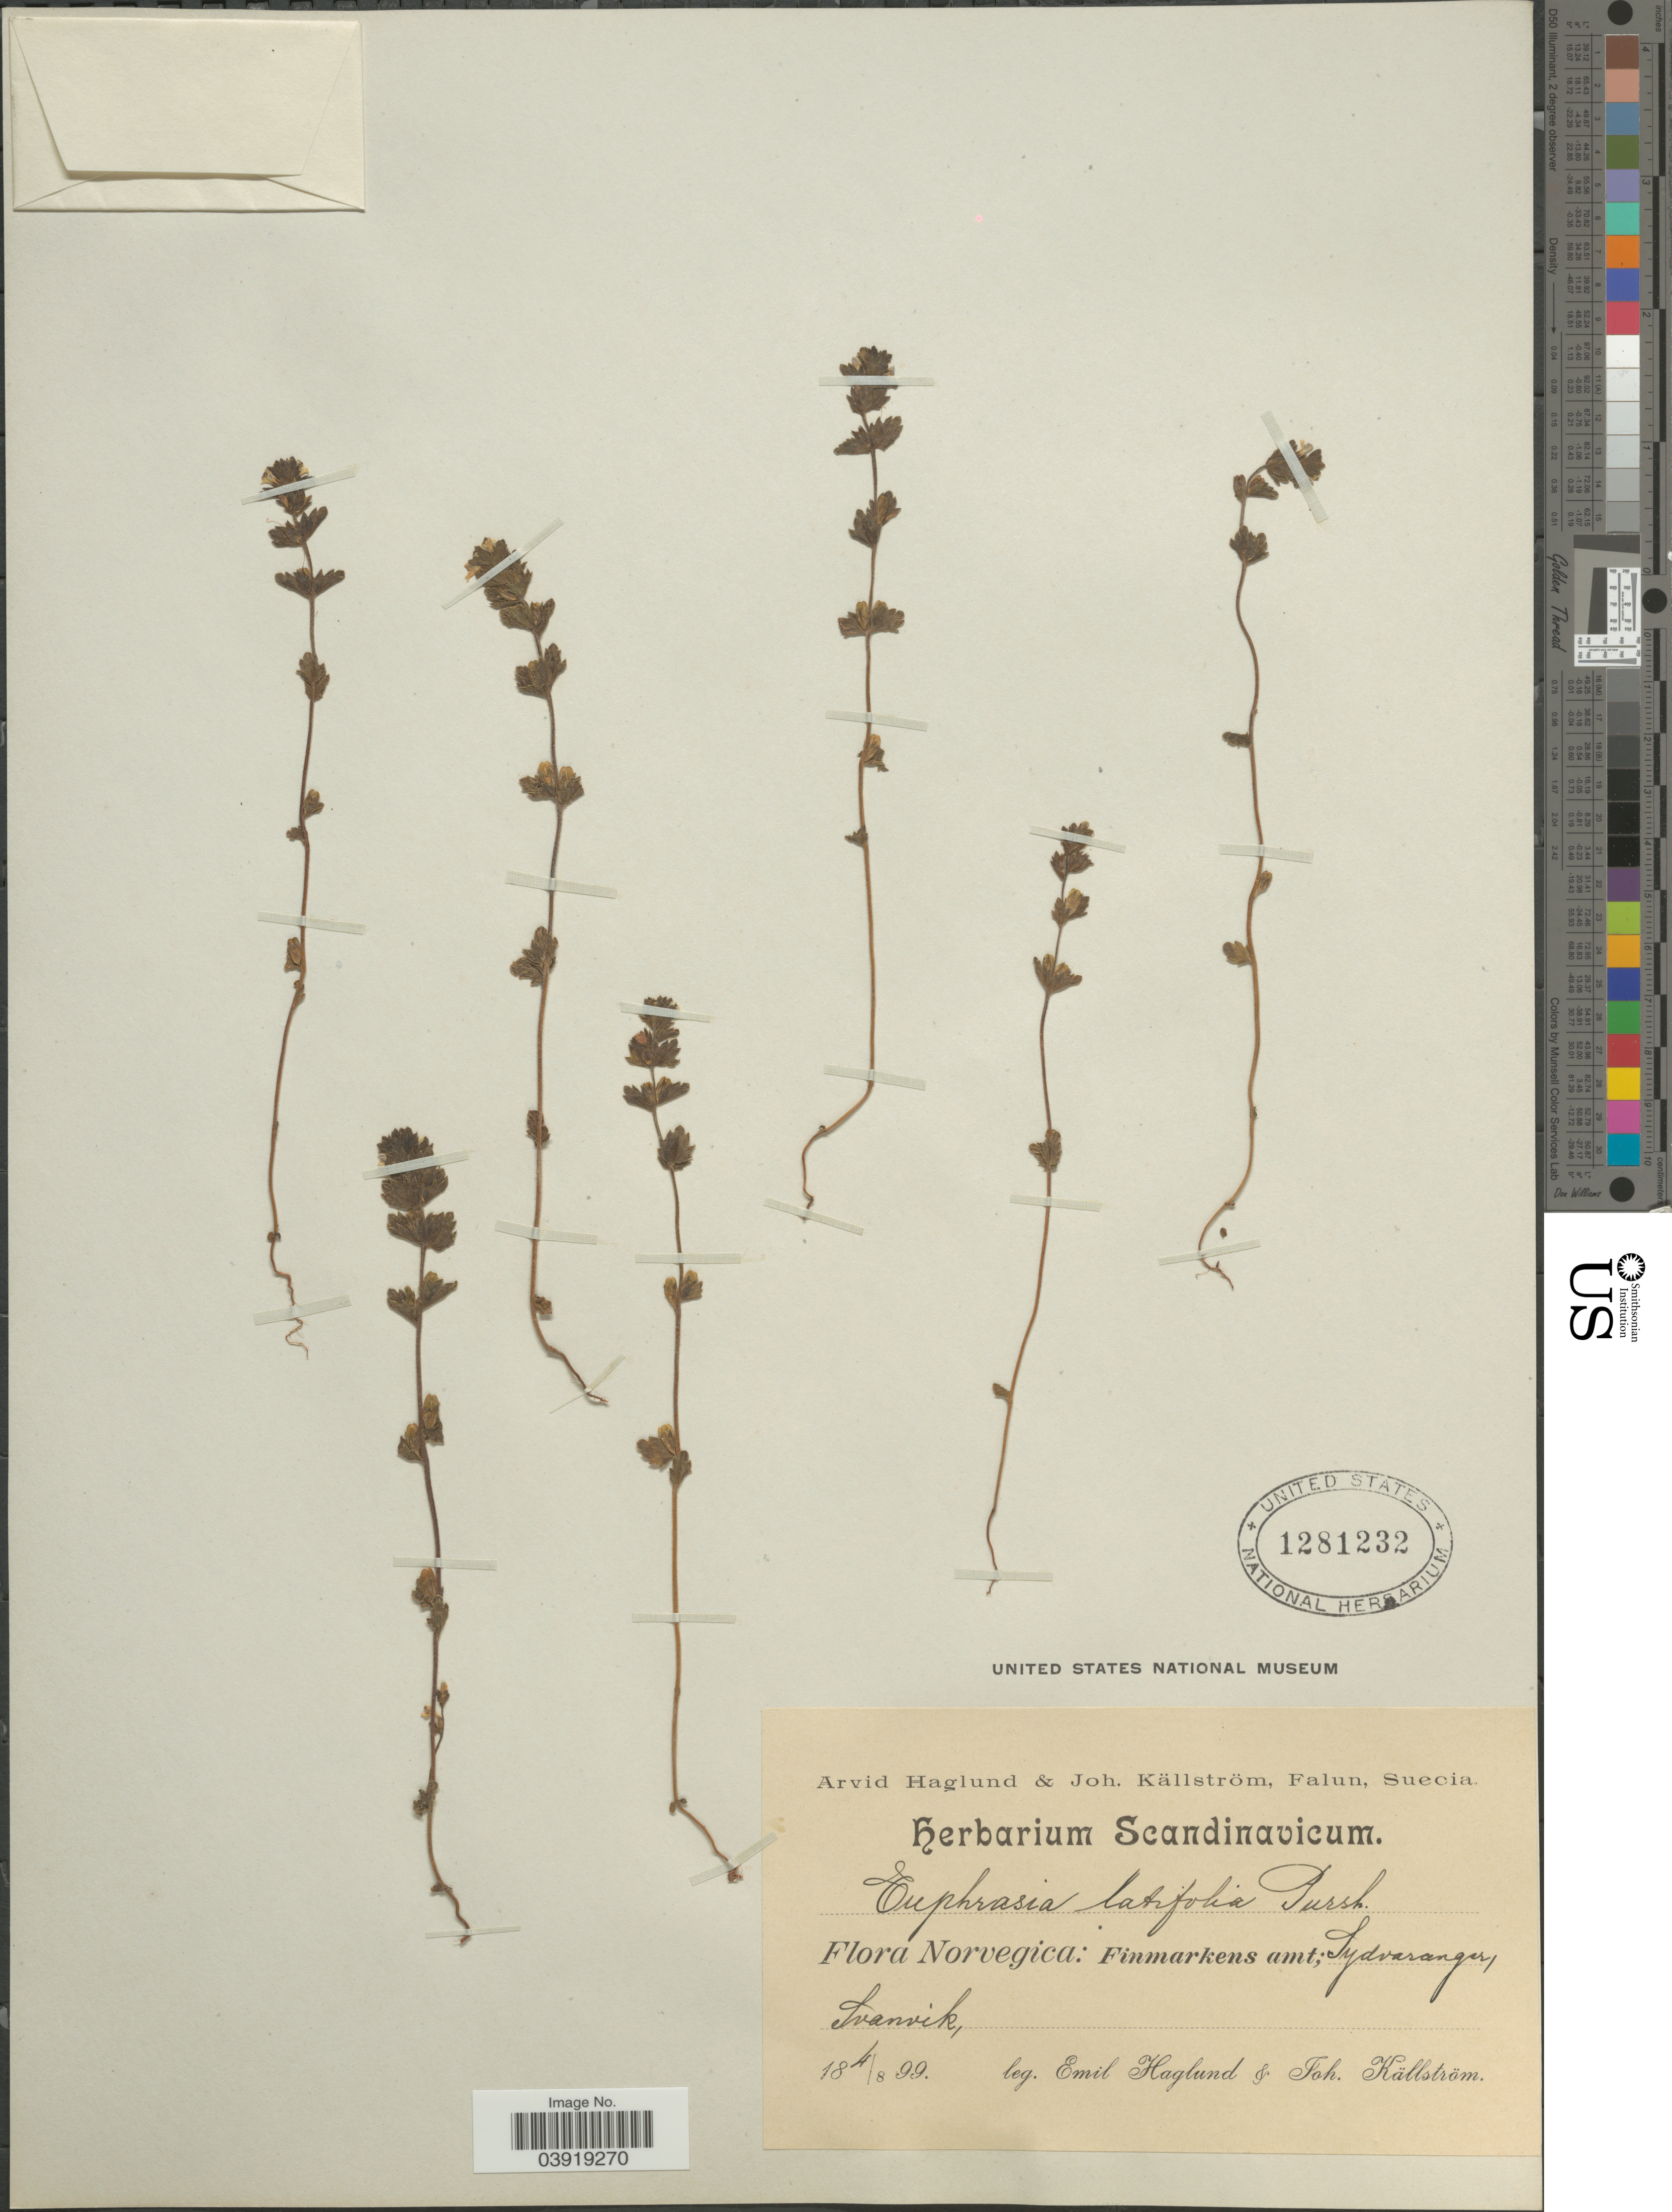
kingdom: Plantae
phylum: Tracheophyta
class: Magnoliopsida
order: Lamiales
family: Orobanchaceae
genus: Euphrasia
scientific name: Euphrasia latifolia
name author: Schur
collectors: E. Haglund & J. Källström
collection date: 1899-08-04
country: Norway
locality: Norvegica: Finmarkens amt; Sydvaranger, Svanvik.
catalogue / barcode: US 1281232